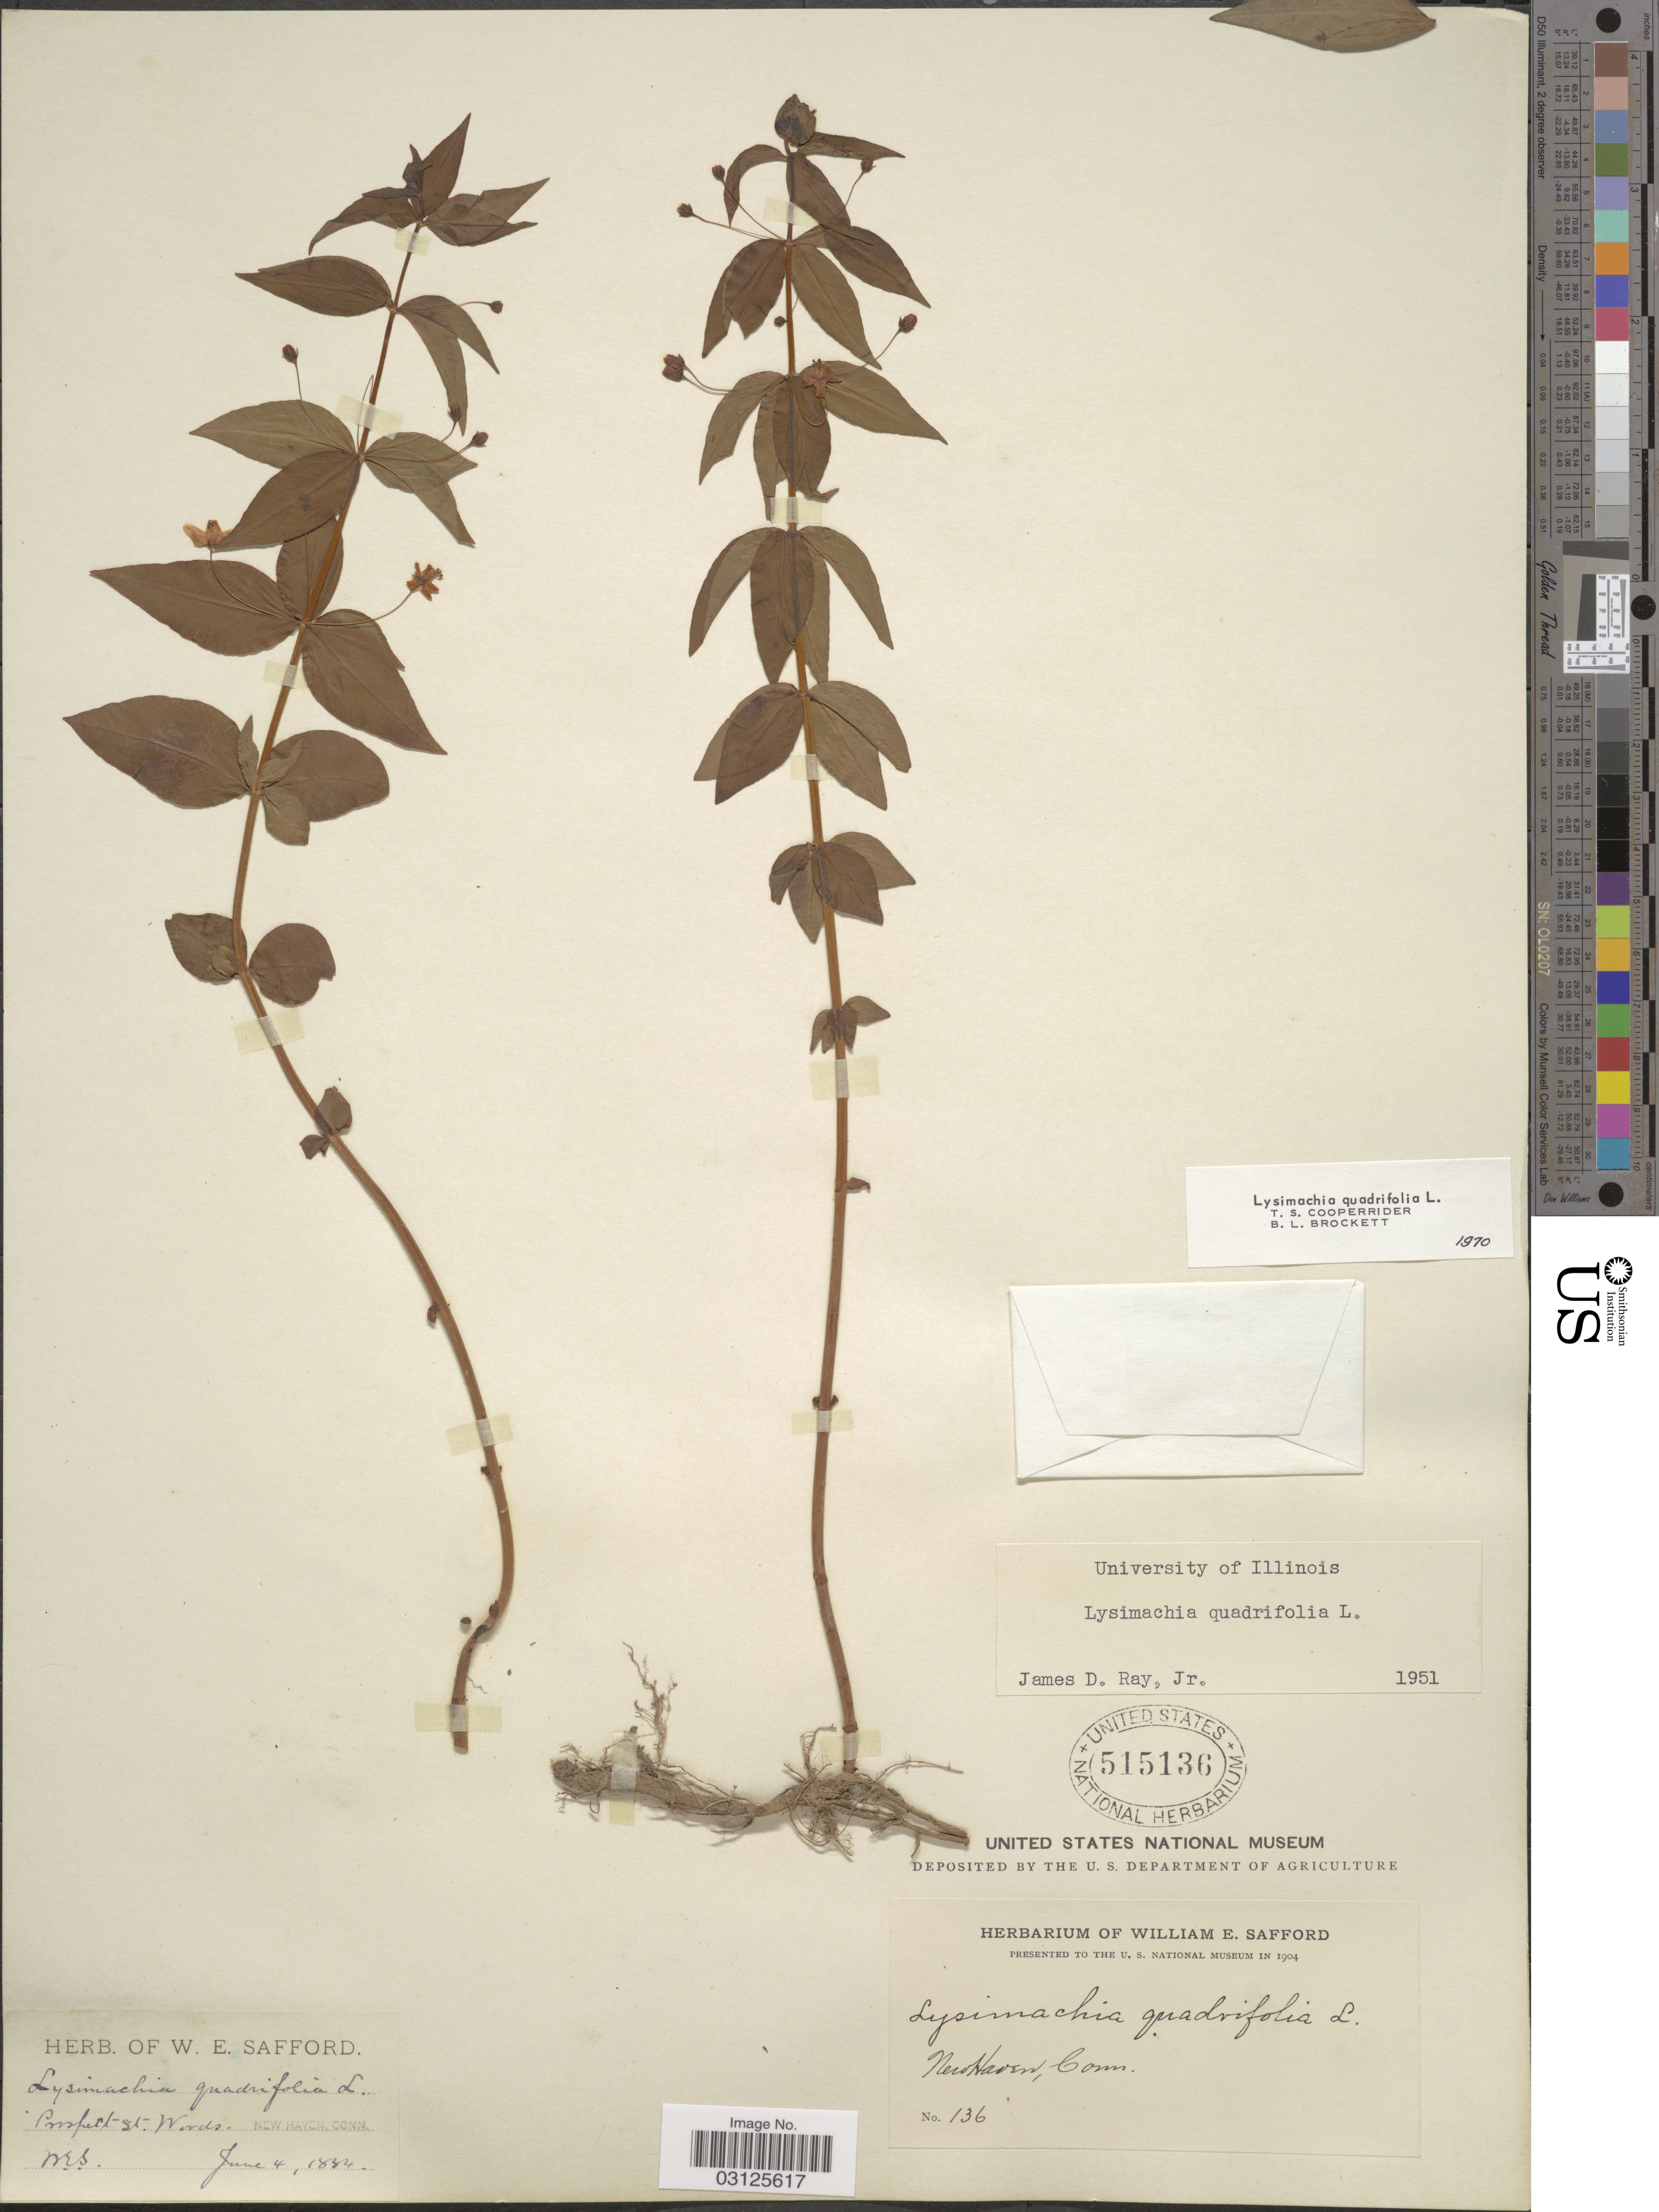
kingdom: Plantae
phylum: Tracheophyta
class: Magnoliopsida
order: Ericales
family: Primulaceae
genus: Lysimachia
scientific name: Lysimachia quadrifolia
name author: L.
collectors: W. E. Safford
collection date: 1884-06-04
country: United States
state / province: Connecticut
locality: New Haven, Prospect St.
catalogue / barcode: US 515136